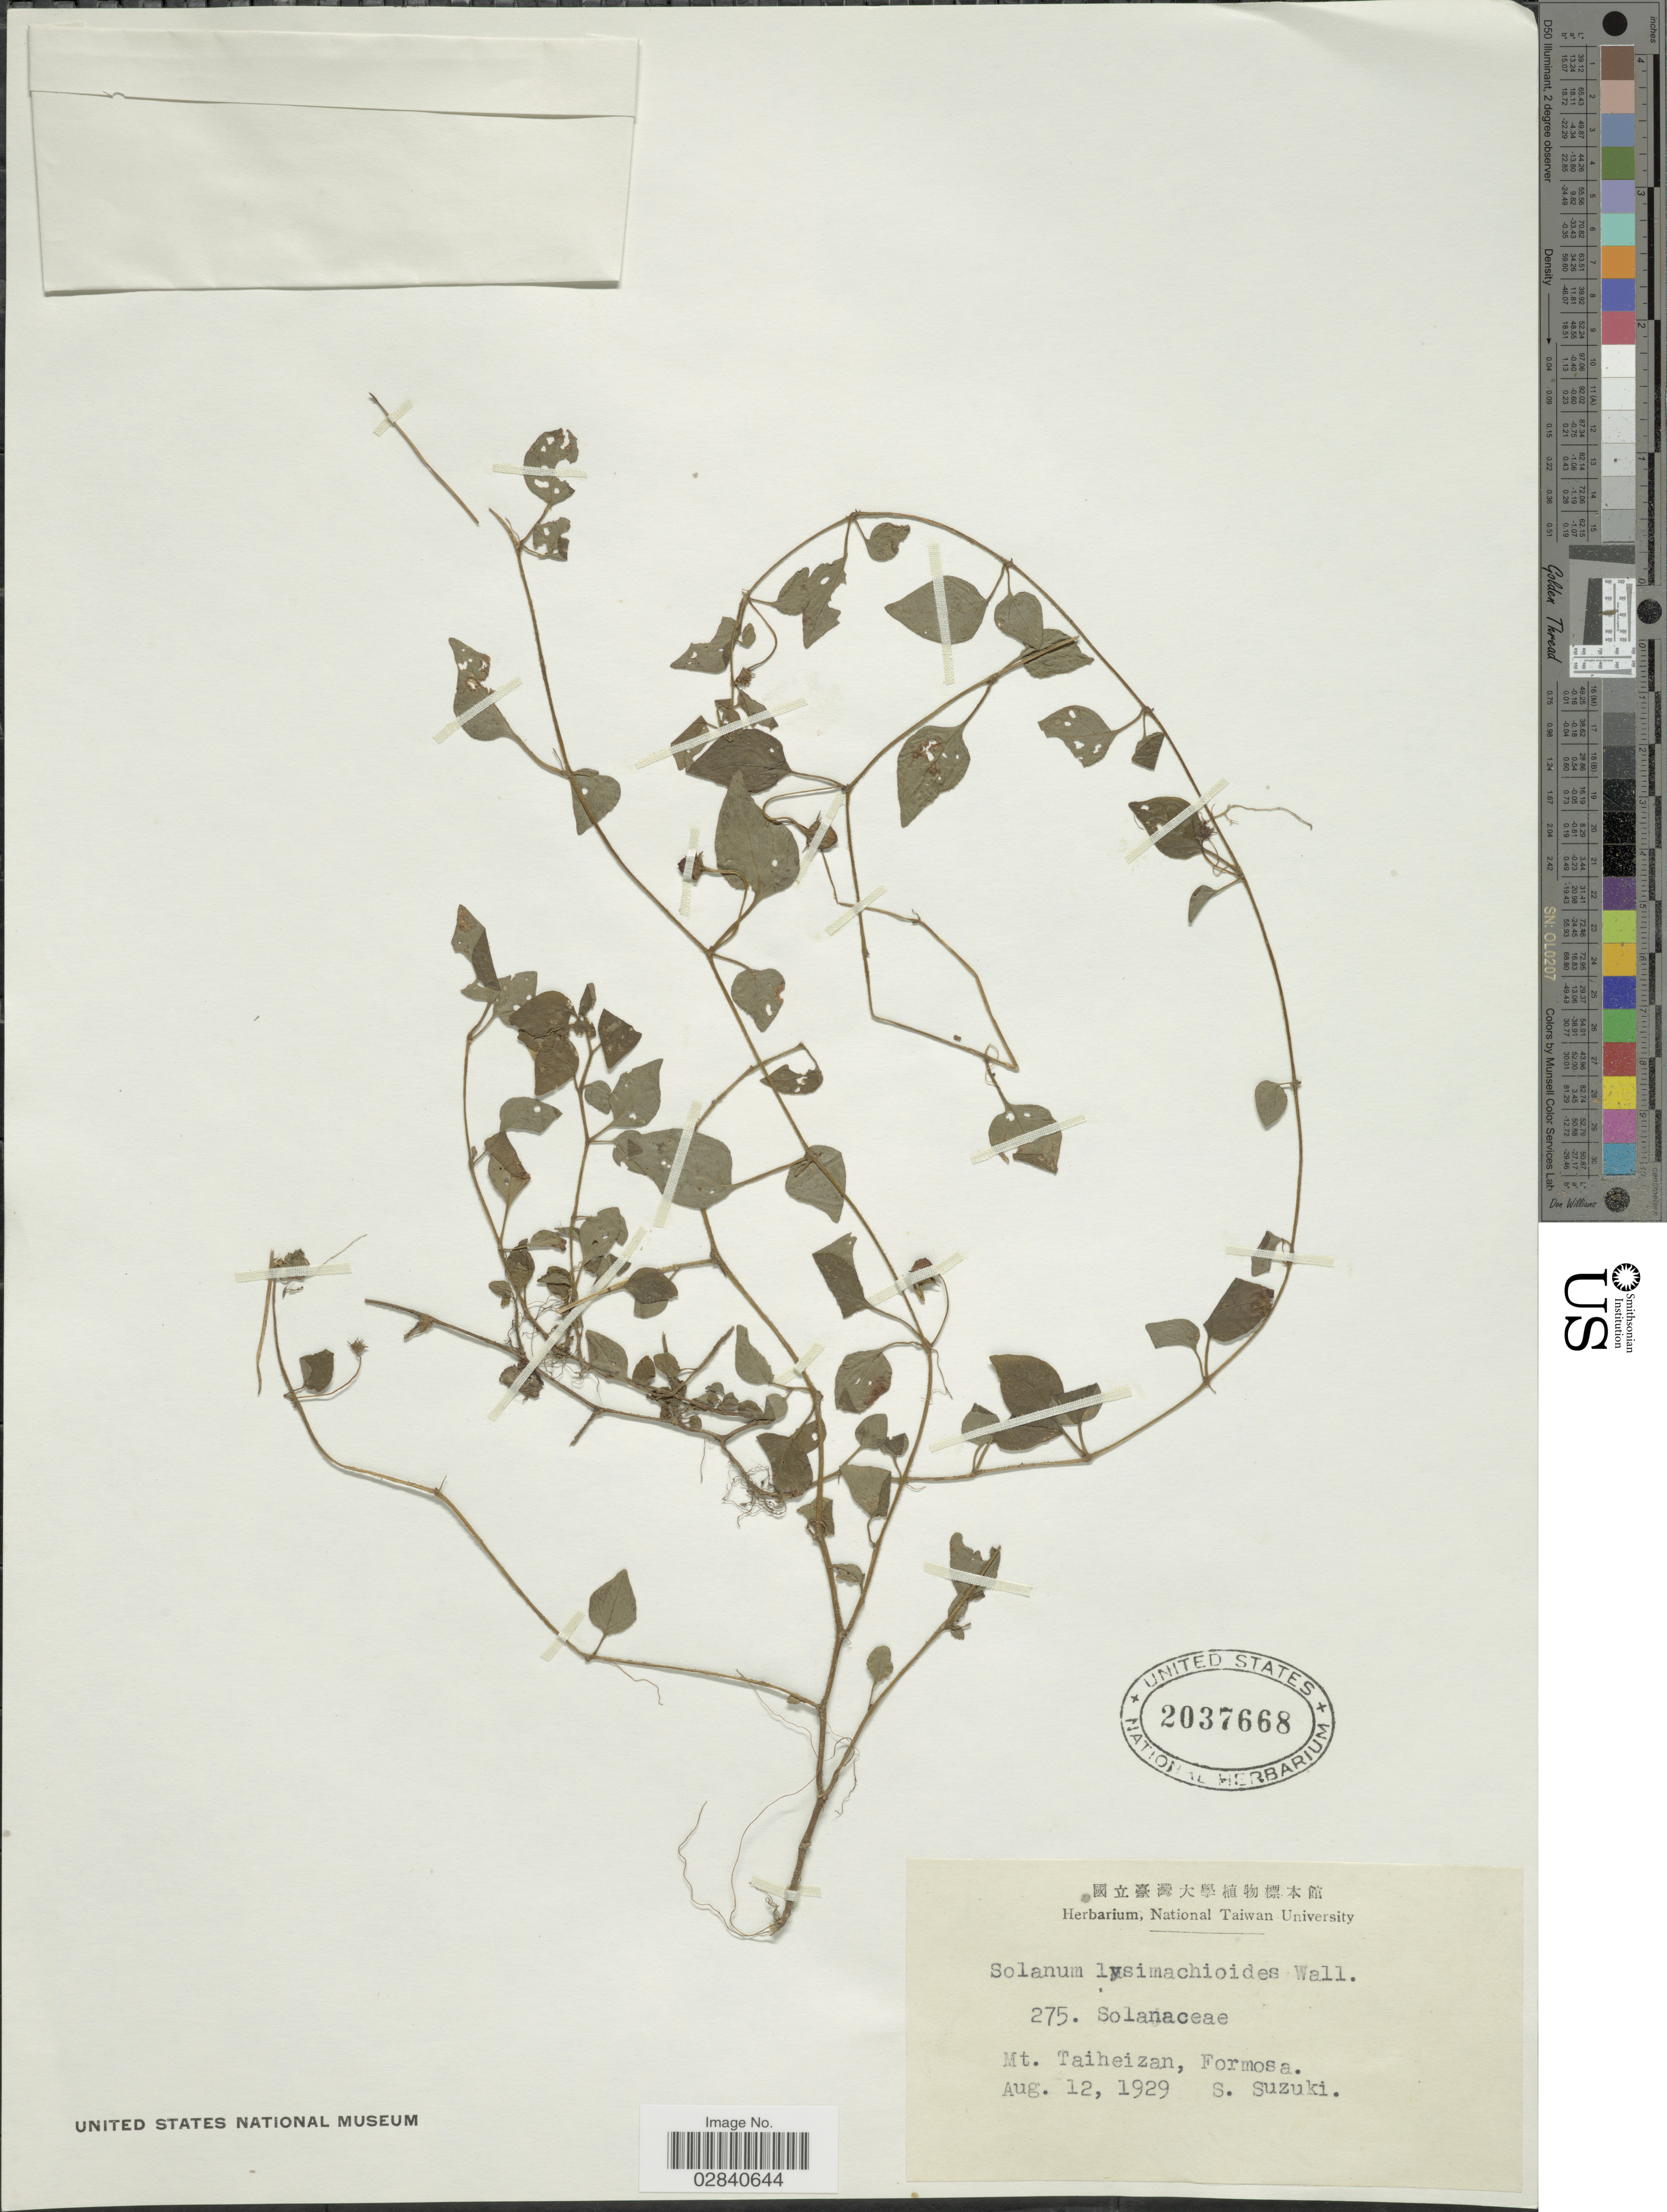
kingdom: Plantae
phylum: Tracheophyta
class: Magnoliopsida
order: Solanales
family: Solanaceae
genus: Lycianthes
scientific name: Lycianthes lysimachioides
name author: (Wall.) Bitter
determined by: Knapp, S. D.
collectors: S. Suzuki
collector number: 275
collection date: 1929-08-12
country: Taiwan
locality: Mt. Taiheizan, Formosa.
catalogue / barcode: US 2037668